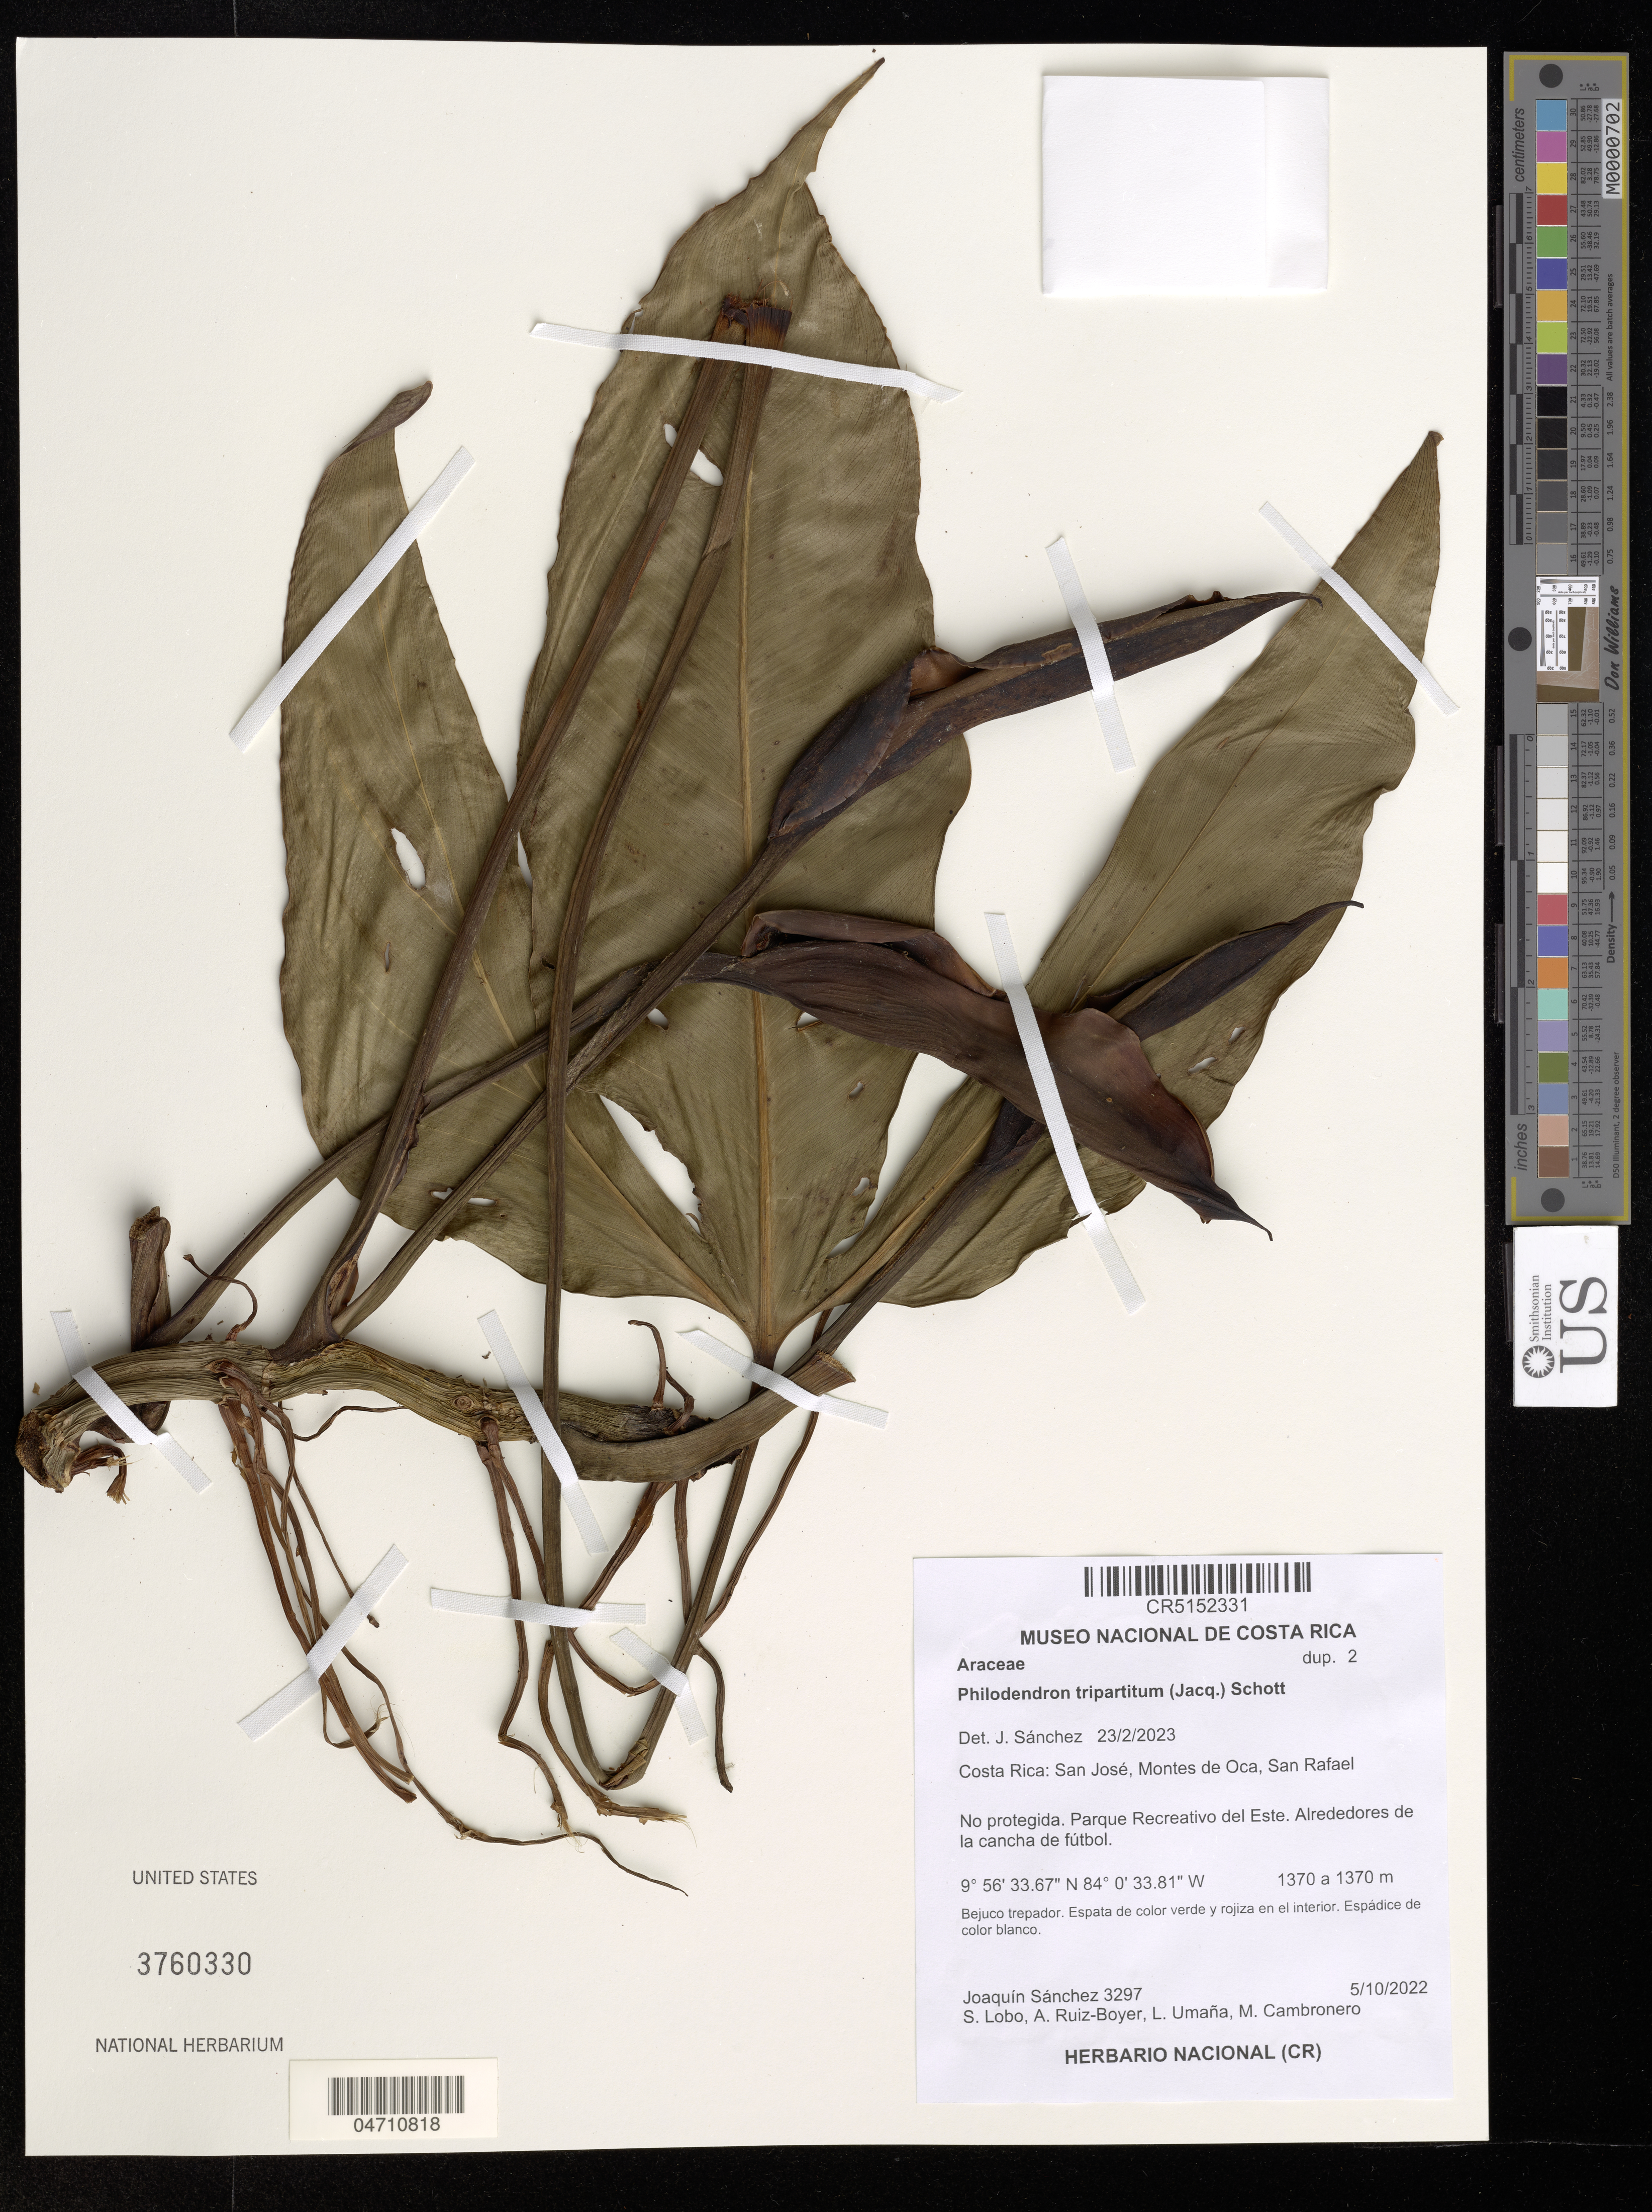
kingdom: Plantae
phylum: Tracheophyta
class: Liliopsida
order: Alismatales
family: Araceae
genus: Philodendron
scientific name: Philodendron tripartitum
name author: (Jacq.) Schott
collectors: J. Sánchez, S. Lobo, A. Ruíz-Boyer, L. Umaña & M. Cambronero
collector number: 3297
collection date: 2022-10-05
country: Costa Rica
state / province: San José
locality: Montes de Oca, San Rafael. No protegida. Parque Recreativo del Este. Alrededores de la cancha de fútbol.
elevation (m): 1370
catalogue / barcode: US 3760330